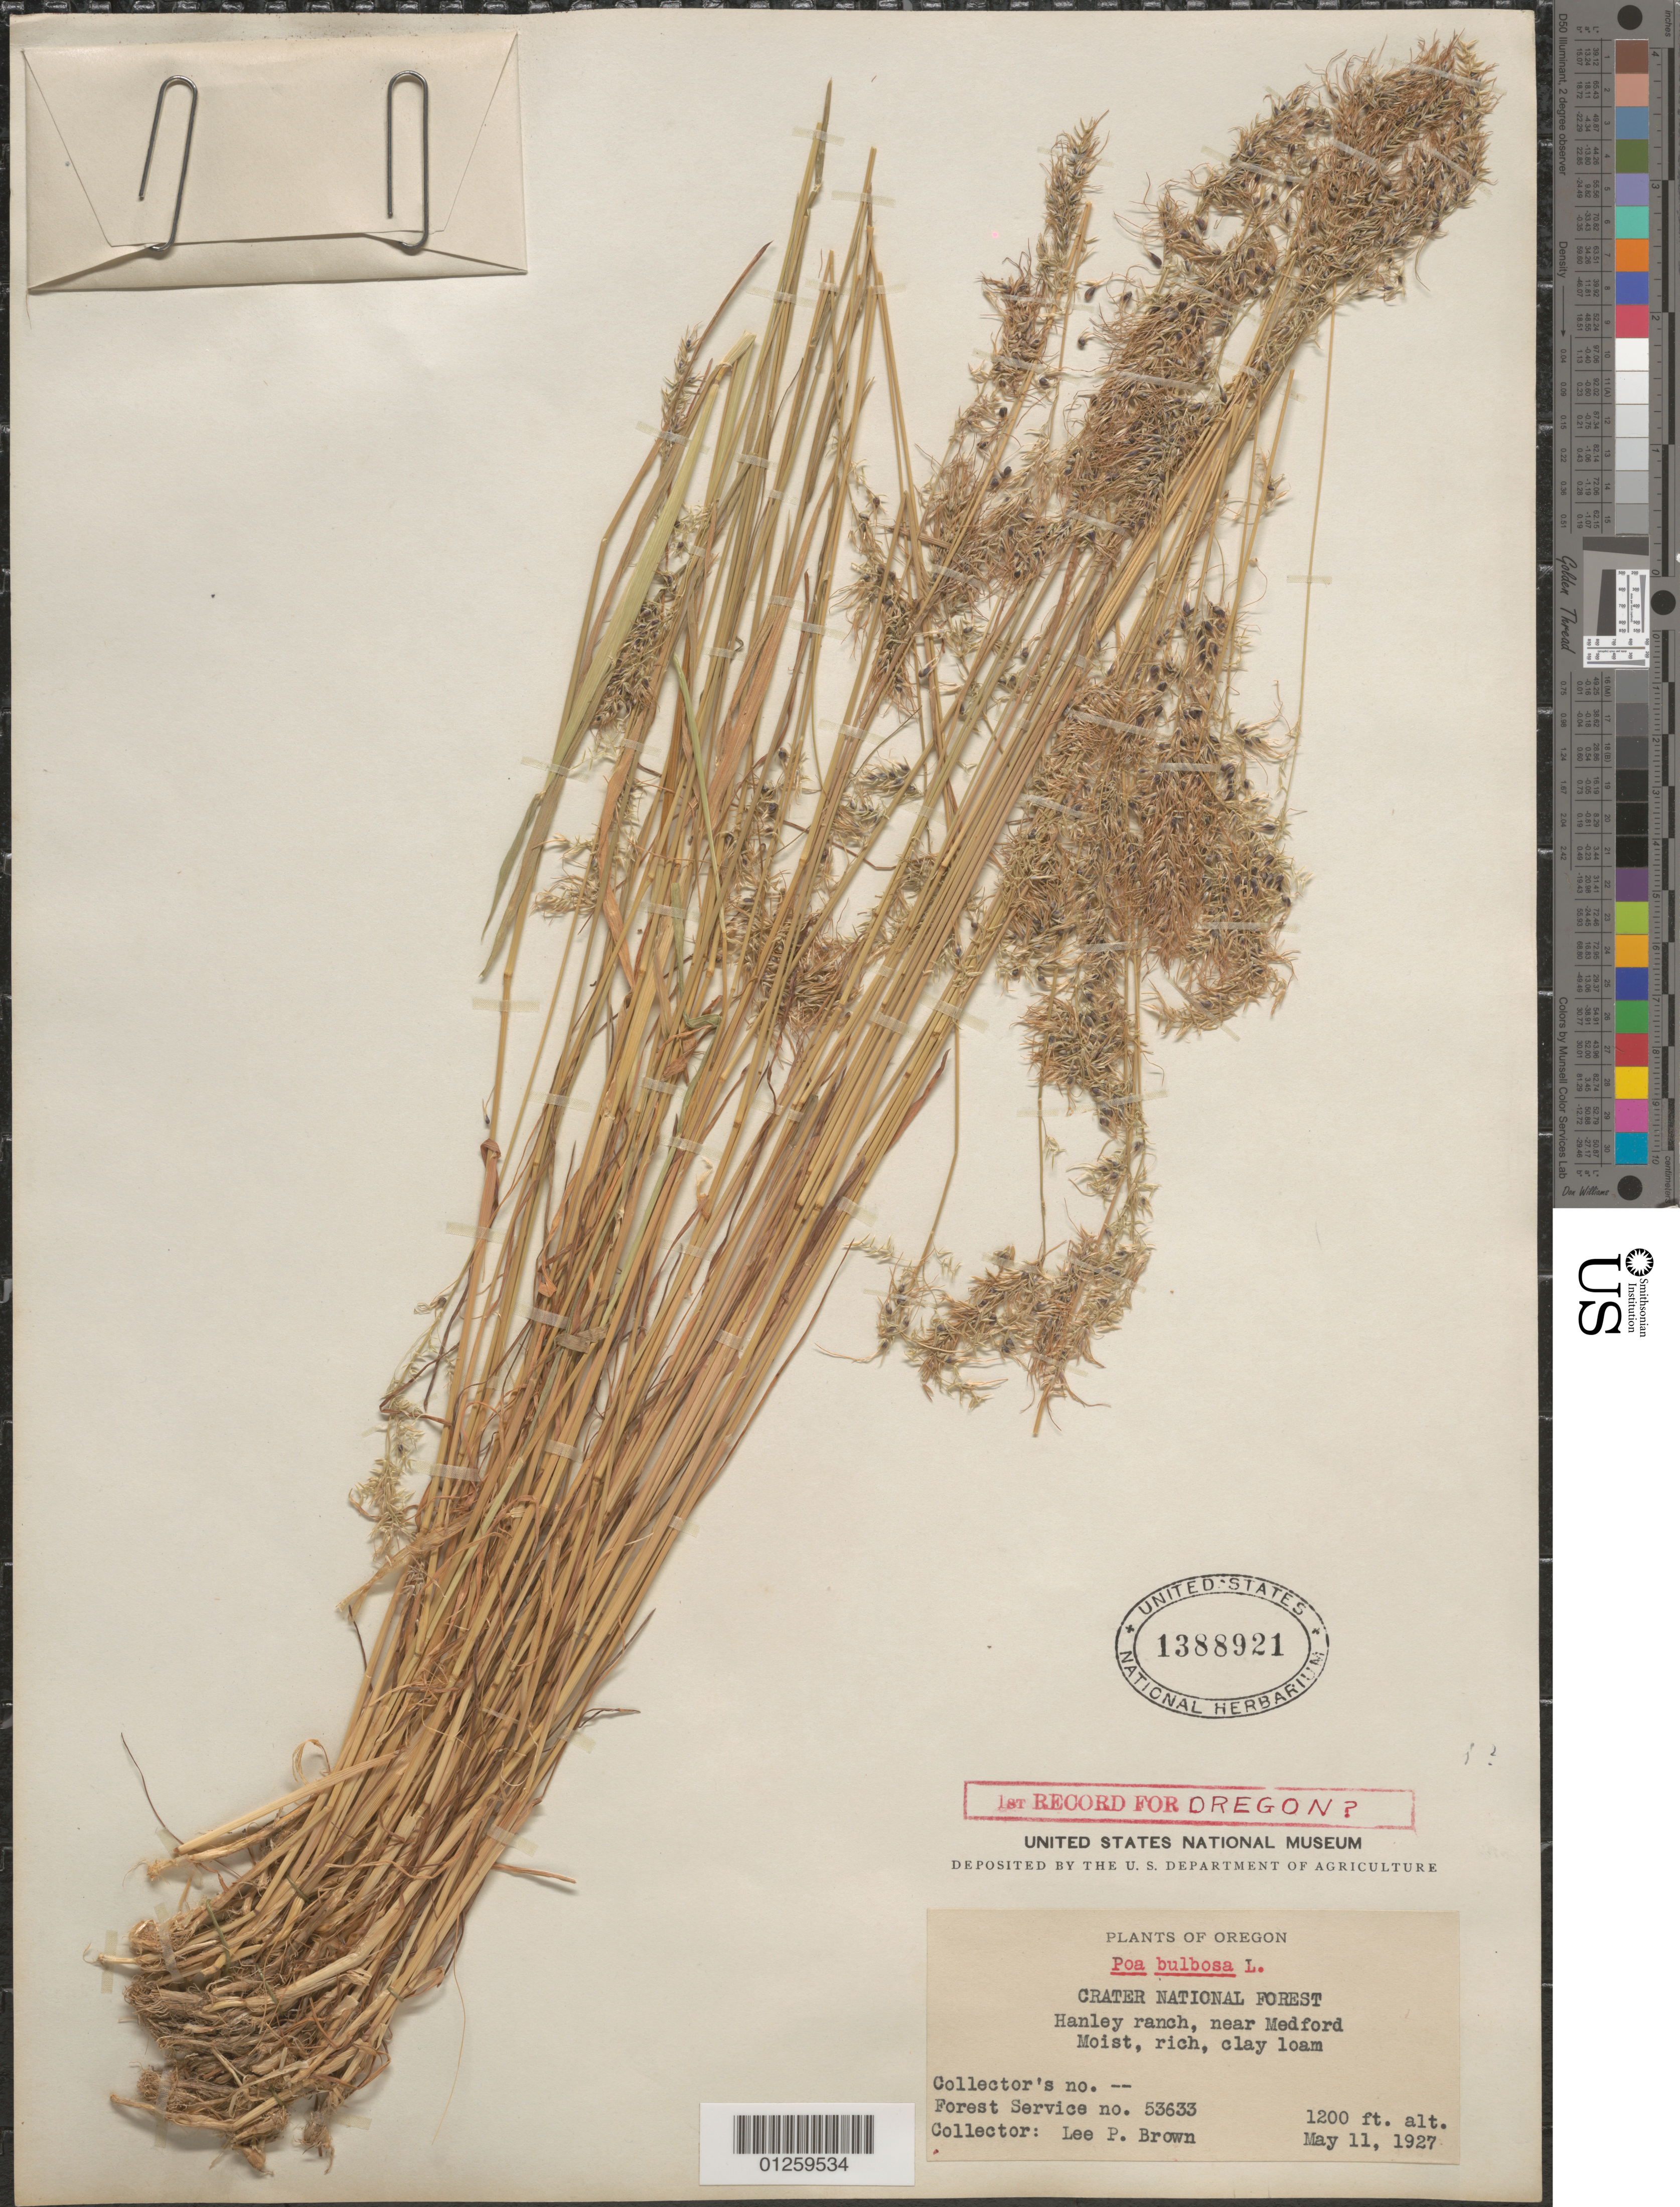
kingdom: Plantae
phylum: Tracheophyta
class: Liliopsida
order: Poales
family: Poaceae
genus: Poa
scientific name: Poa iconia var. iconia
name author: Azn.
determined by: Soreng, Robert J., Research Associate (BOT), Smithsonian Institution - National Museum of Natural History (UNITED STATES)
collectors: L. Brown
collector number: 53633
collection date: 1927-05-11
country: United States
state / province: Oregon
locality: Crater National Forest. Hanley ranch, near Medford.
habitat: Moist, rich, clay loam.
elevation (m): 366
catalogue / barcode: US 1388921